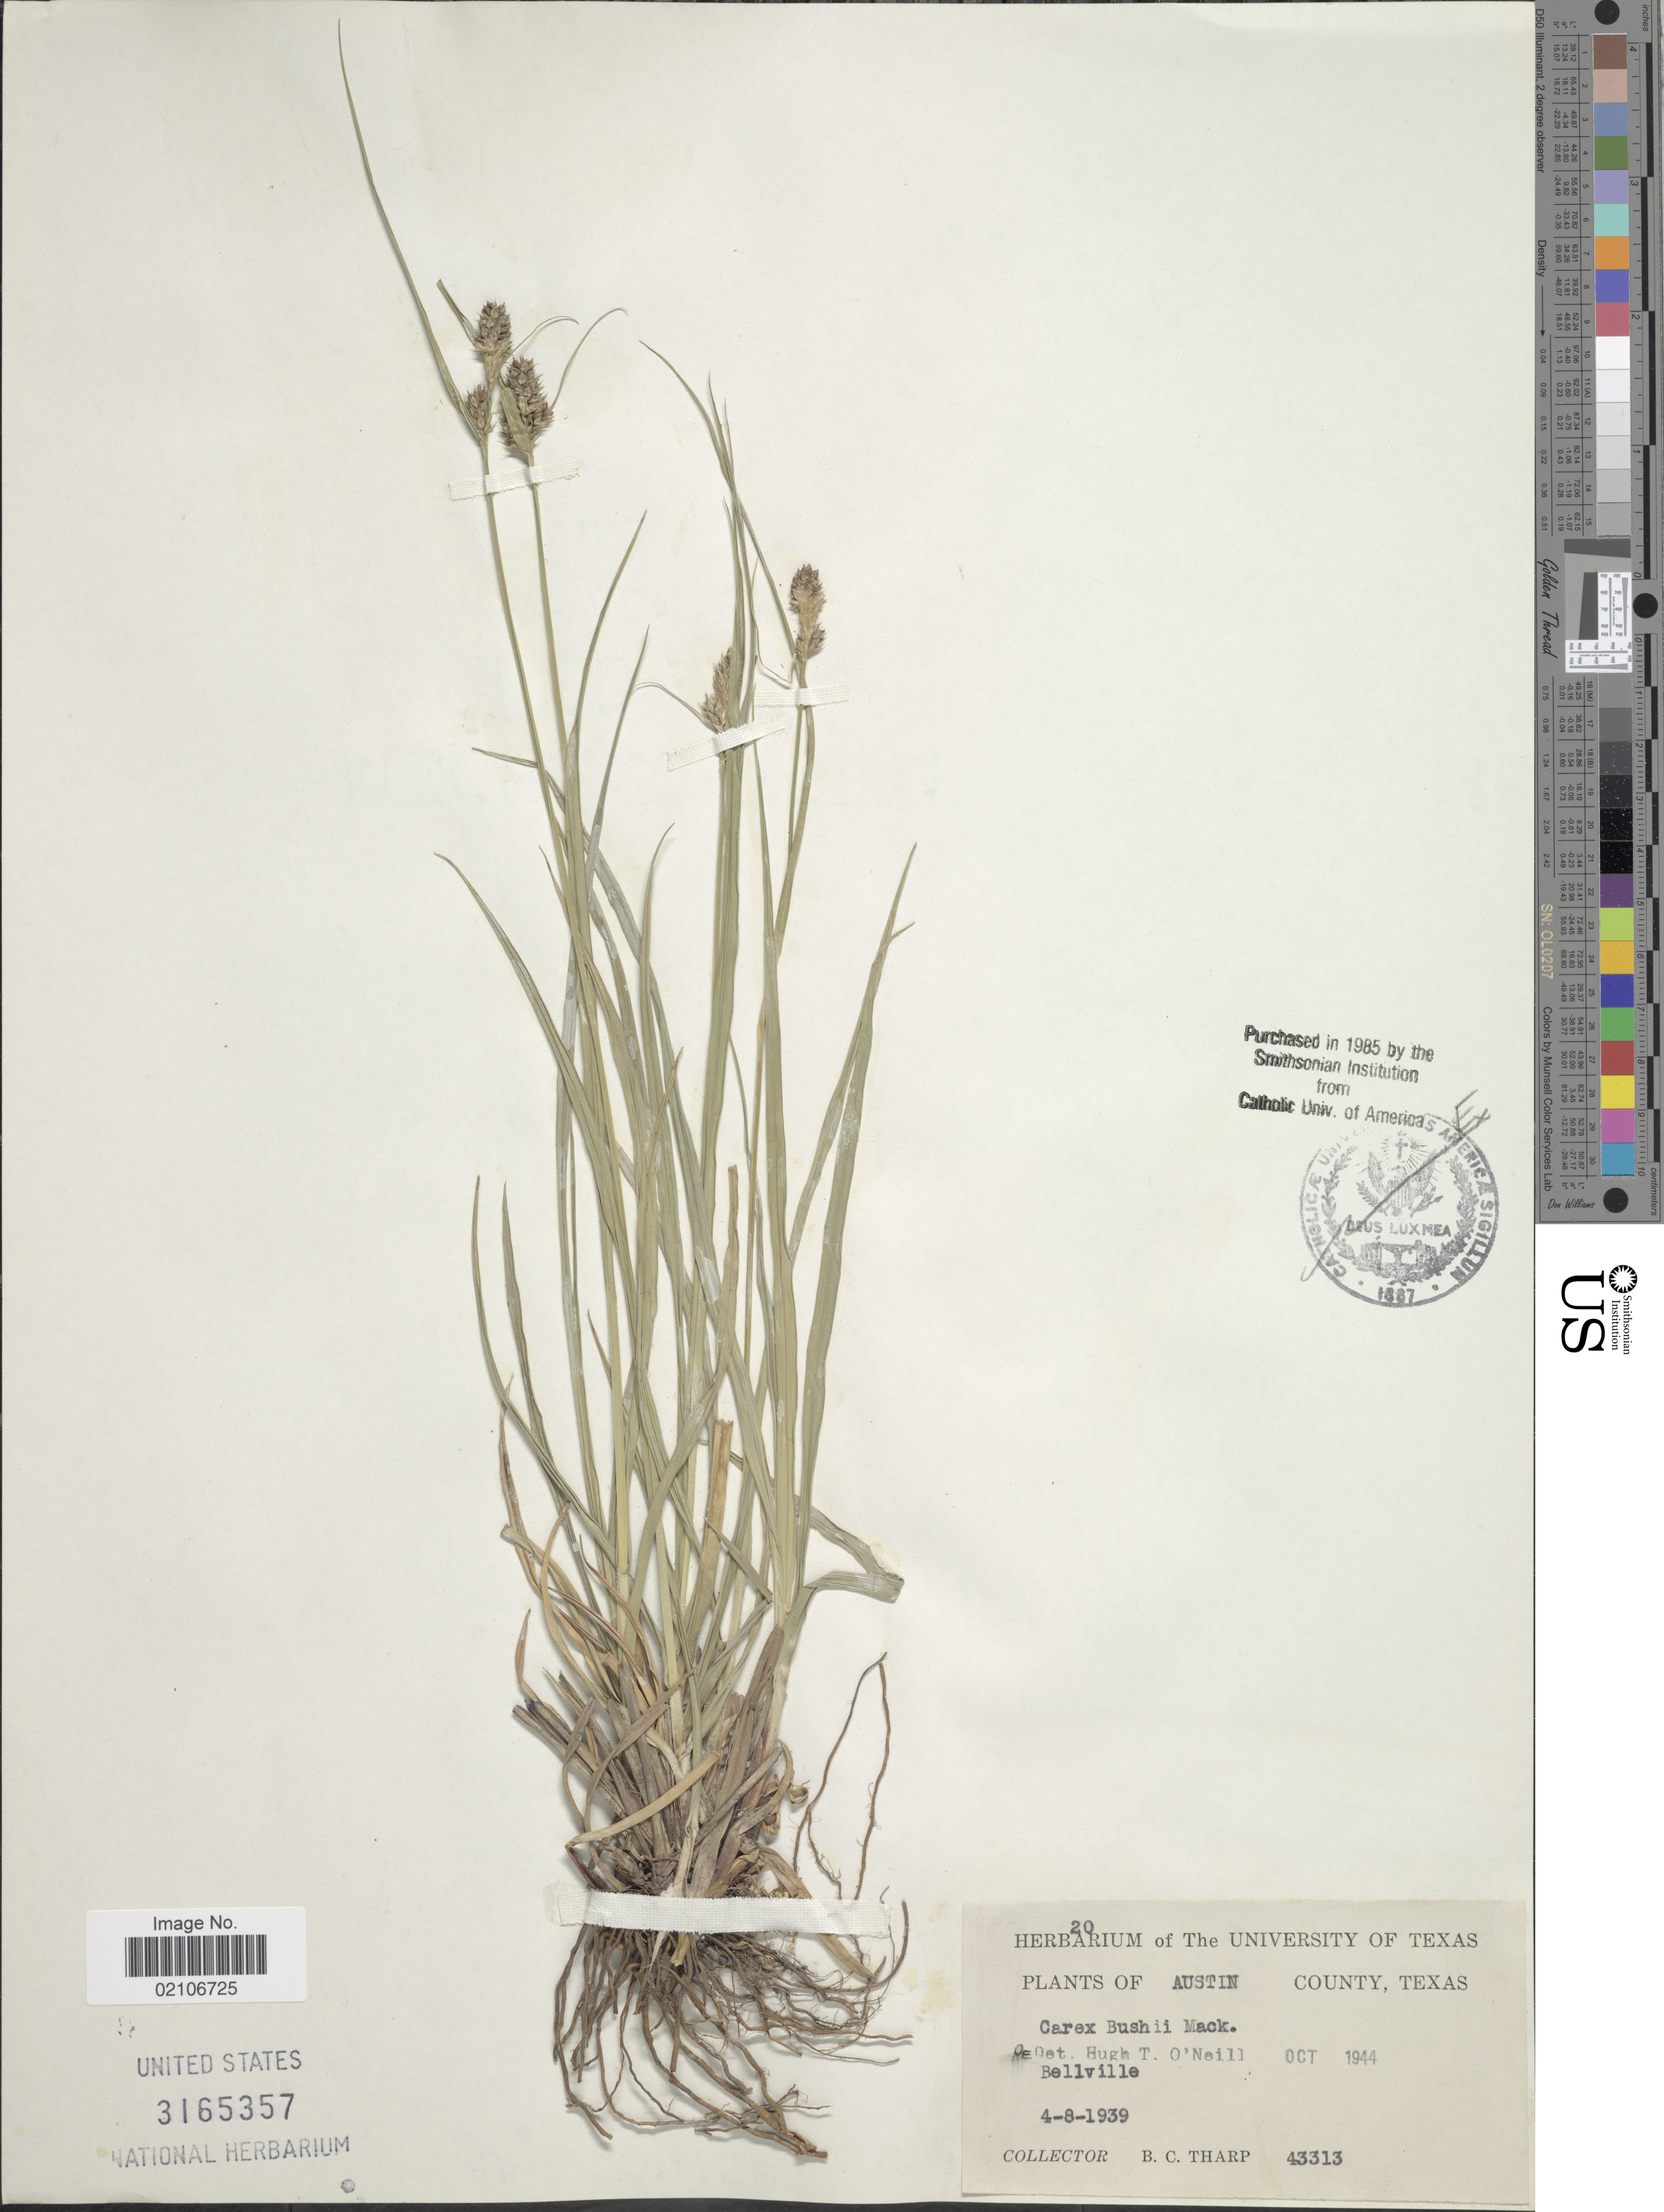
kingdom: Plantae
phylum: Tracheophyta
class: Liliopsida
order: Poales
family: Cyperaceae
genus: Carex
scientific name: Carex bushii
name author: Mack.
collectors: B. C. Tharp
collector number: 43313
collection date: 1939-04-08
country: United States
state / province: Texas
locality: Austin County, Bellville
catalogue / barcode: US 3165357